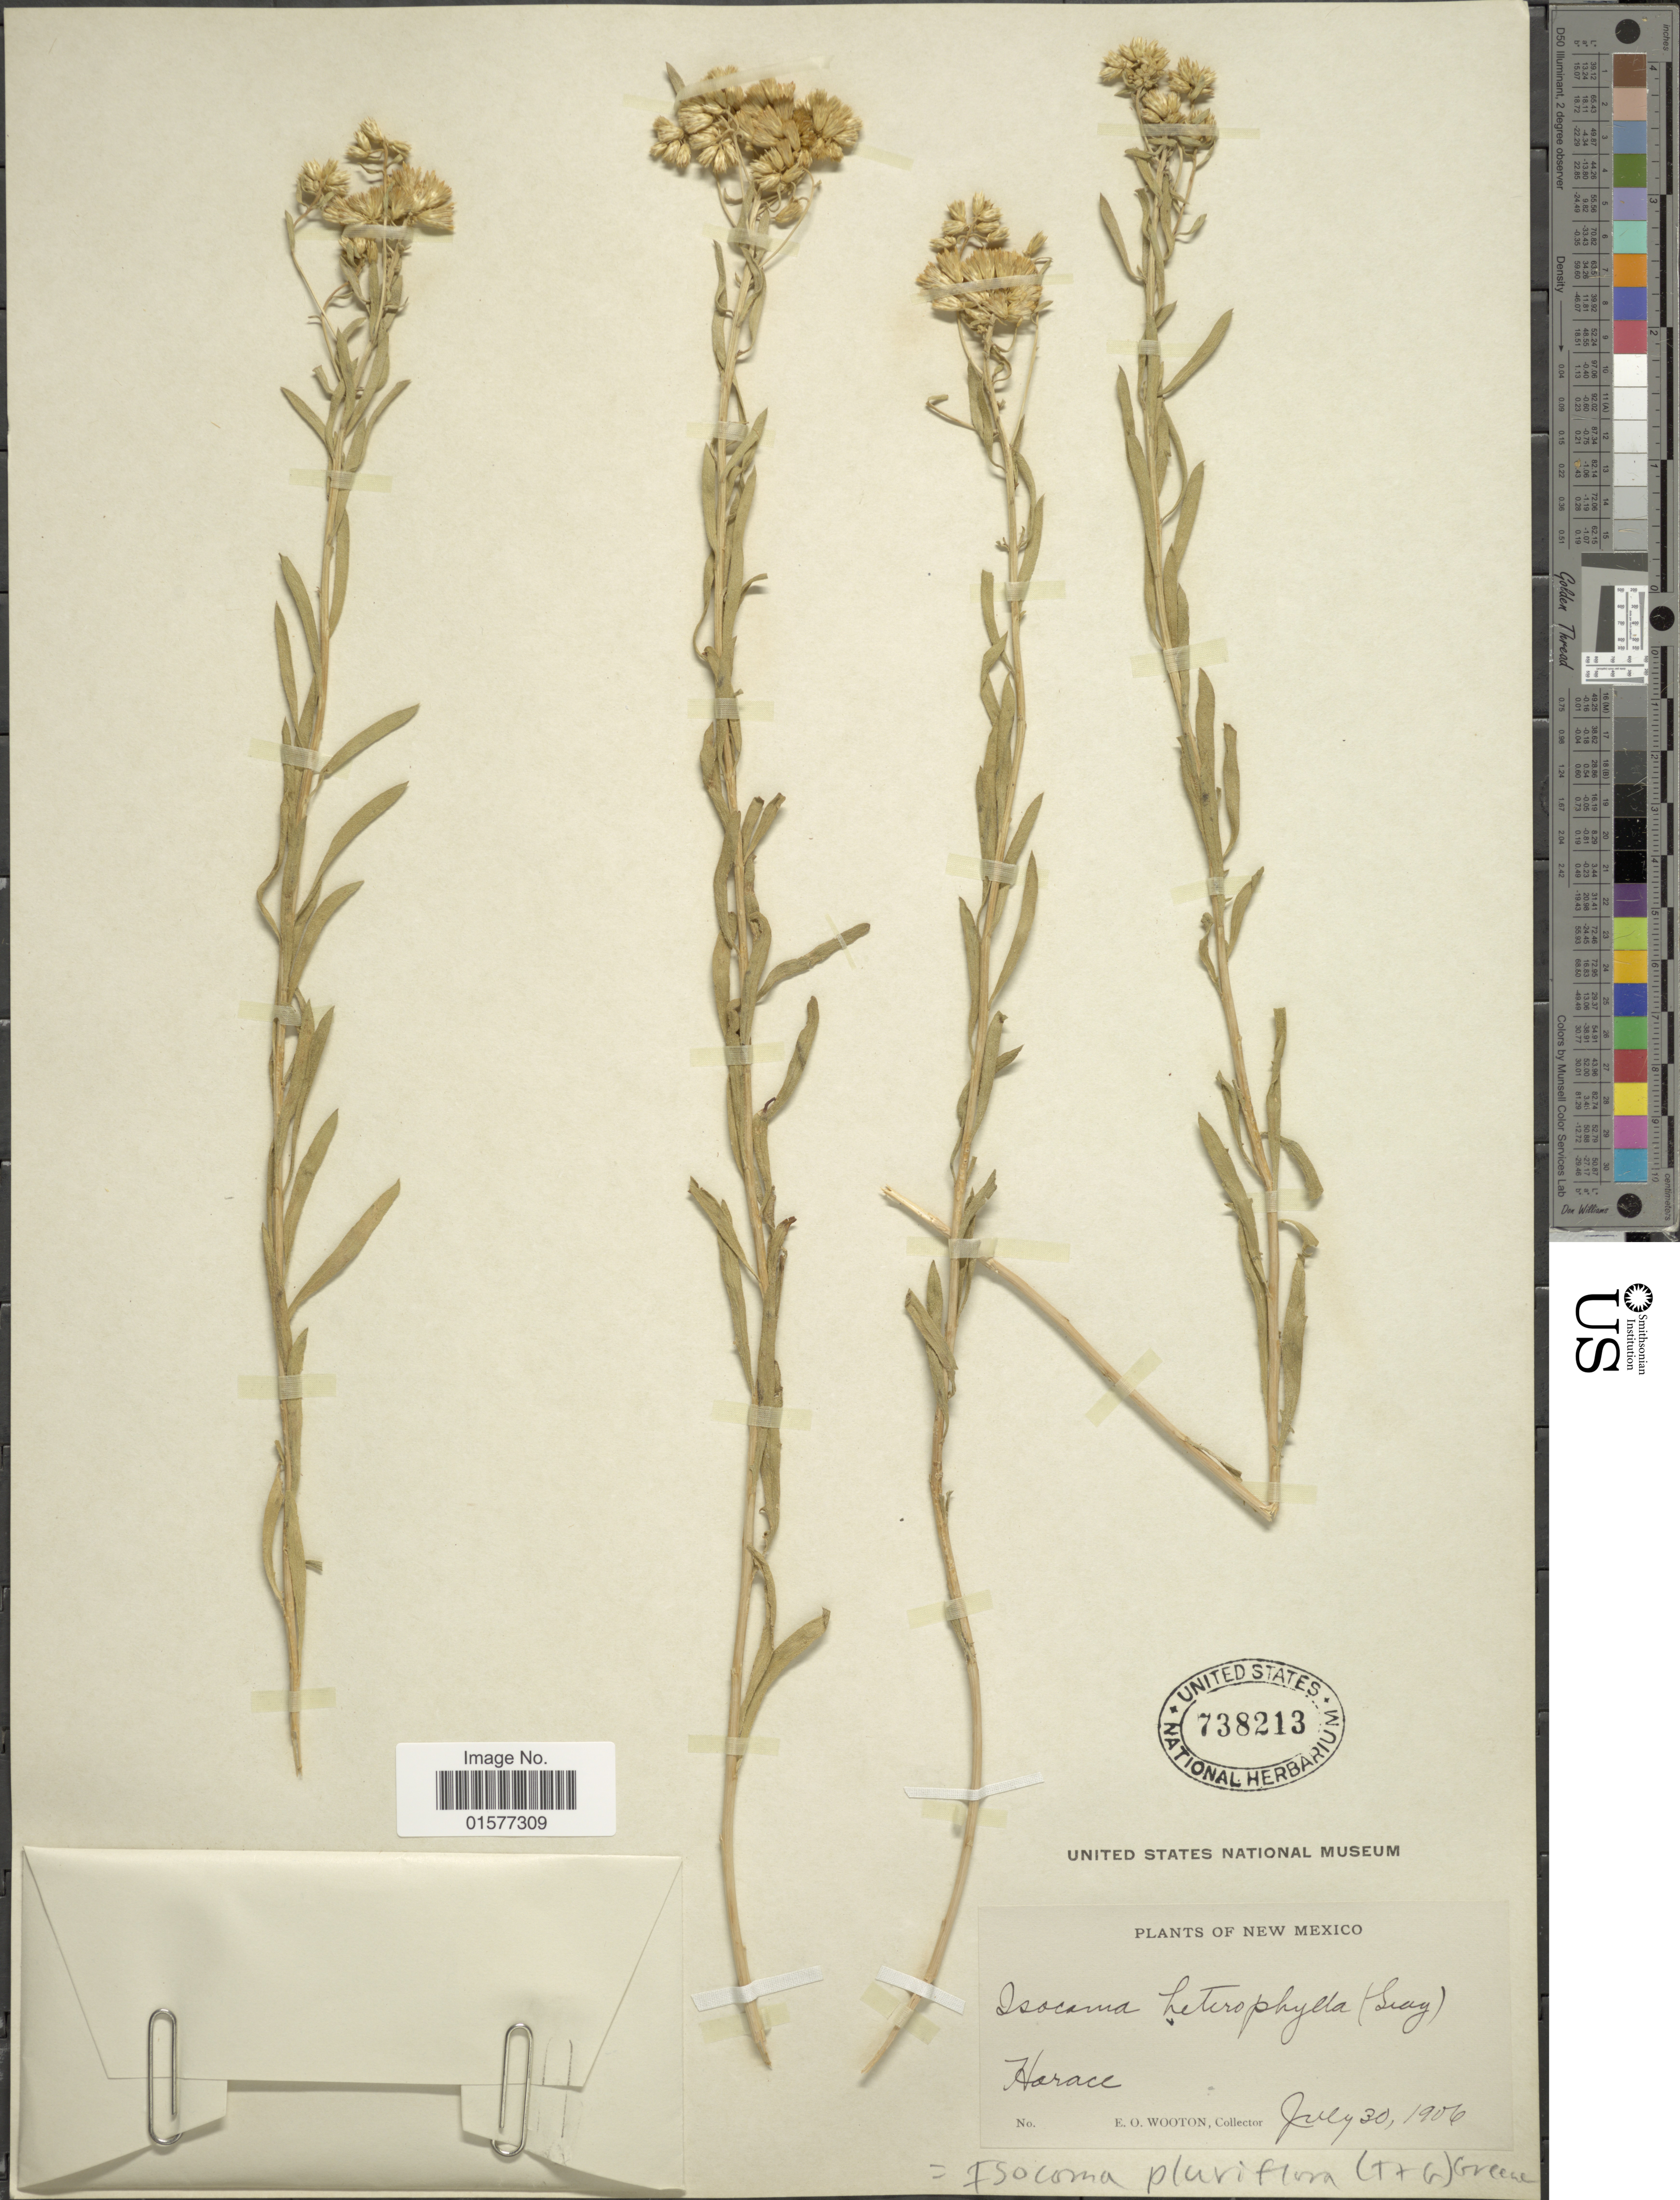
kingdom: Plantae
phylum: Tracheophyta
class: Magnoliopsida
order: Asterales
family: Asteraceae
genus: Isocoma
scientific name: Isocoma pluriflora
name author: (Torr. & A. Gray) Greene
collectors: E. O. Wooton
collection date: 1906-07-30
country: United States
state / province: New Mexico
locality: Harace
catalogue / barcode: US 738213